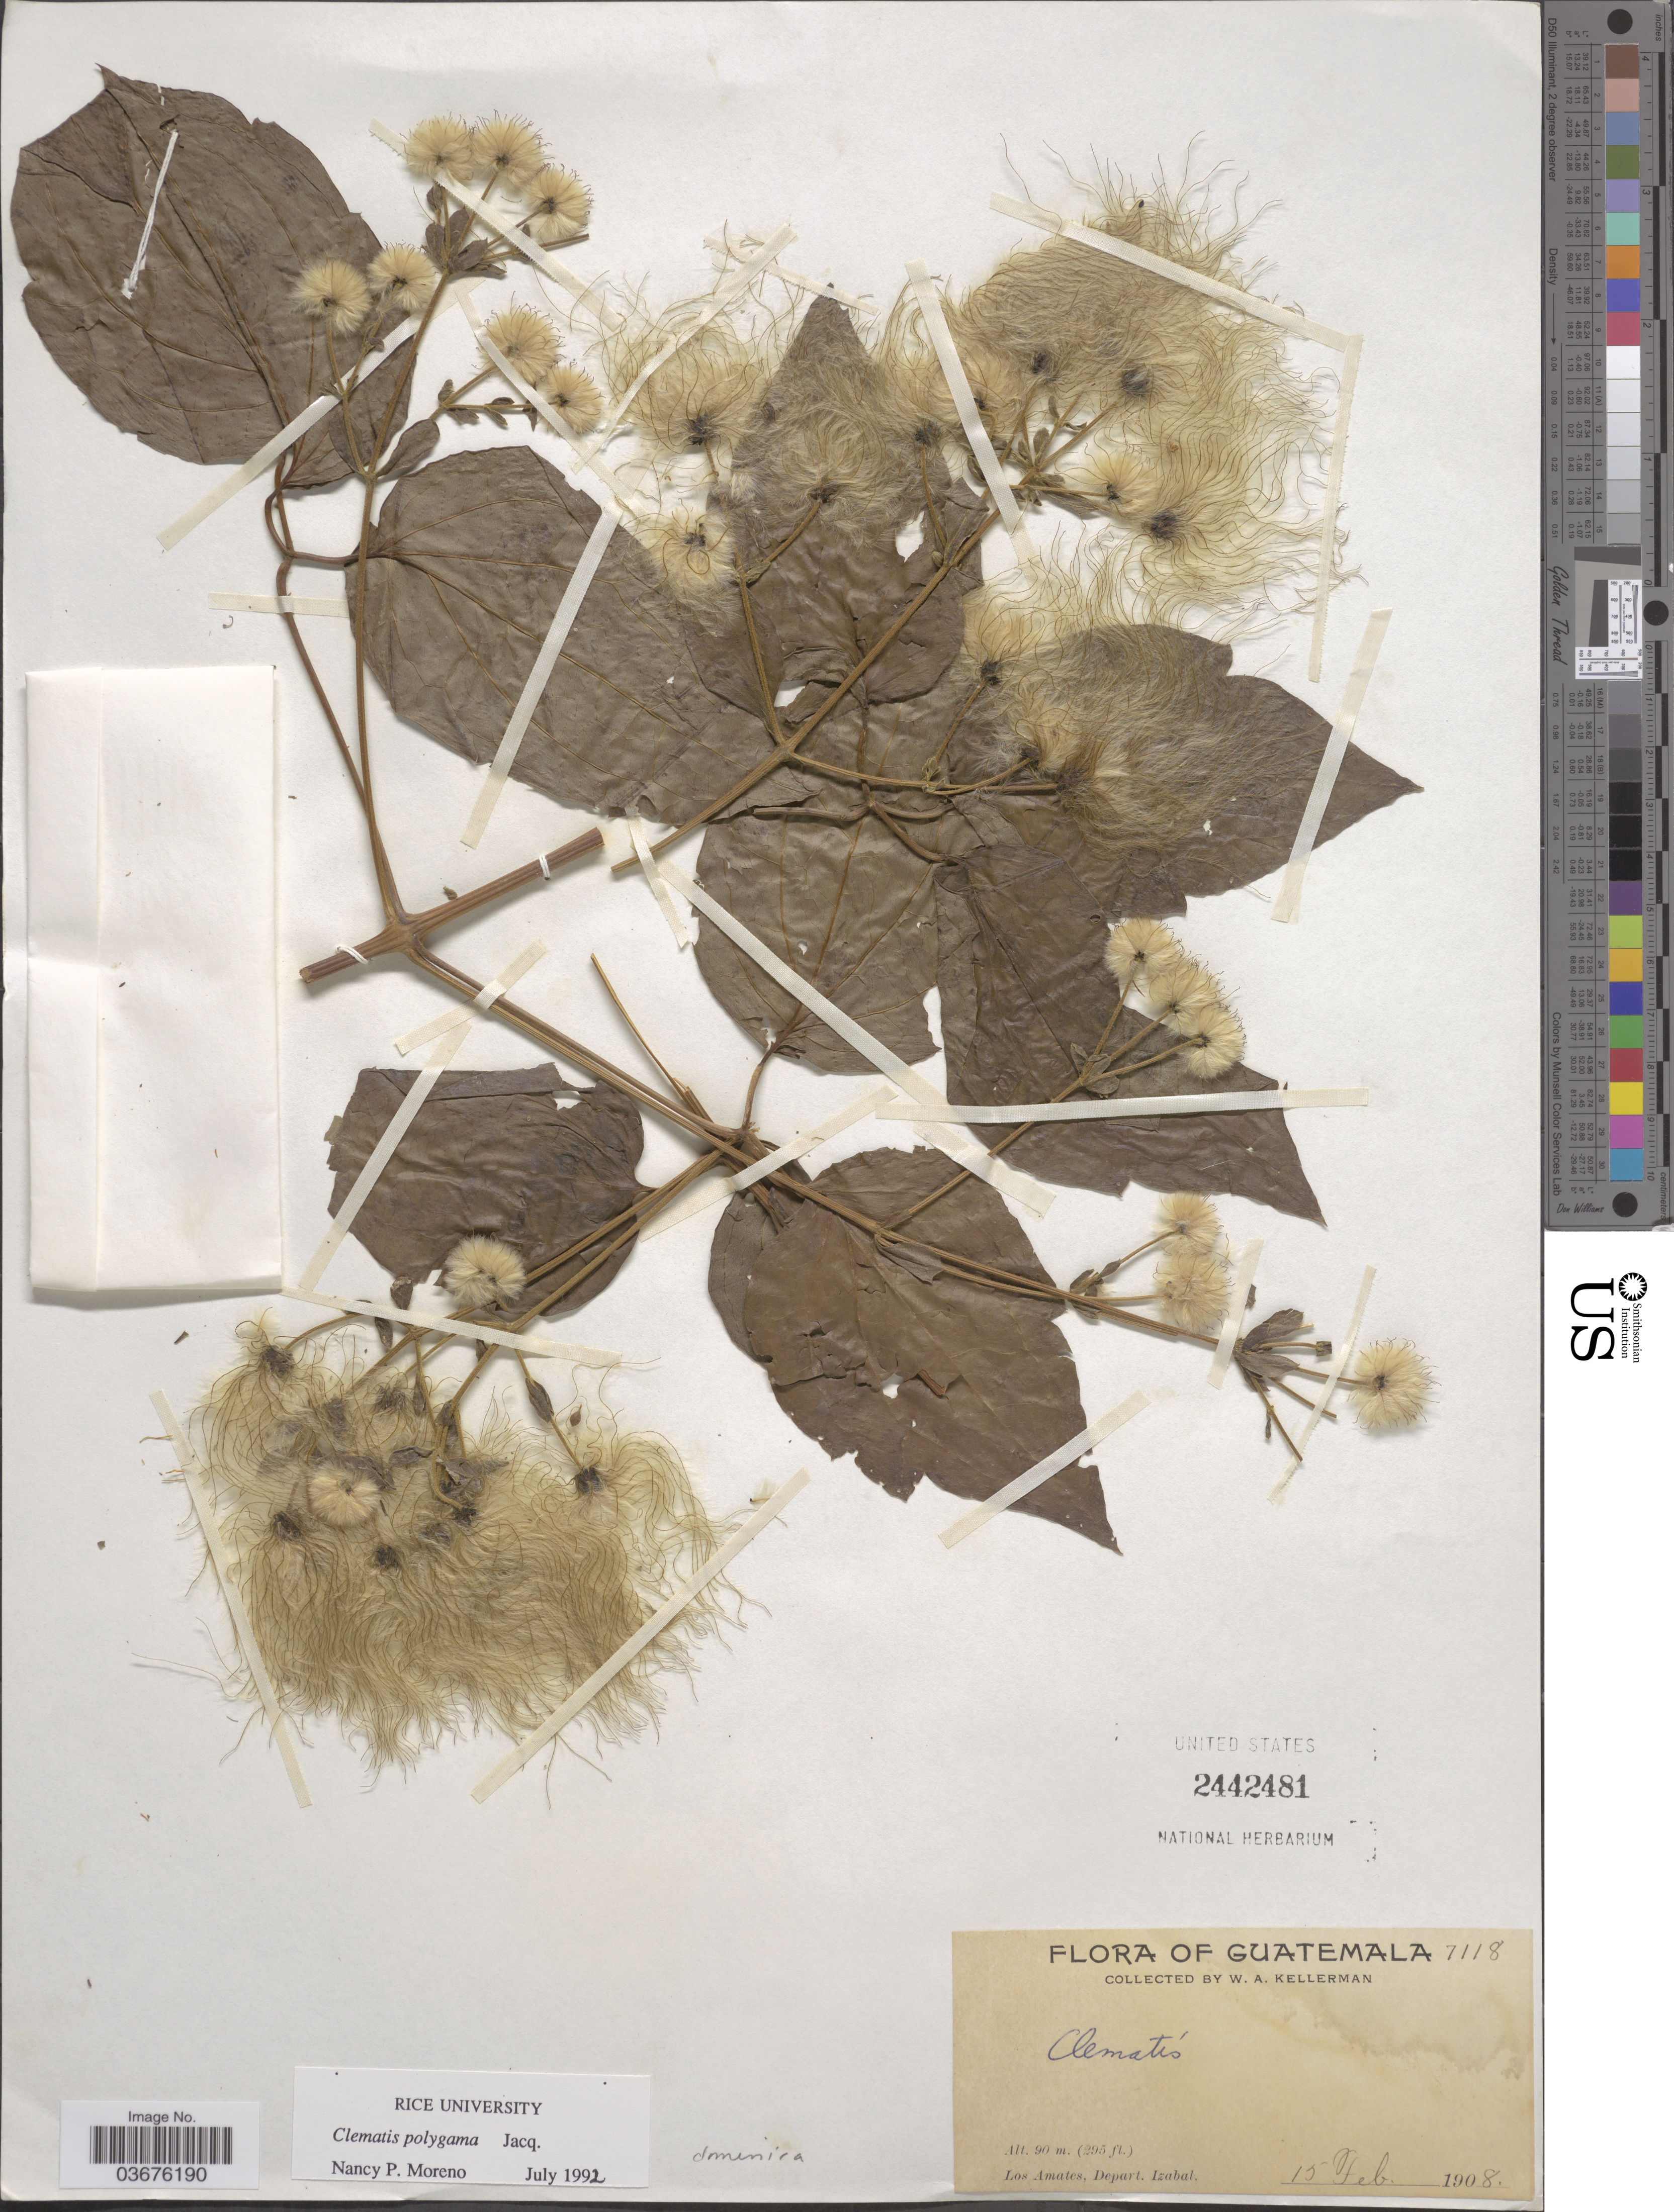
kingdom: Plantae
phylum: Tracheophyta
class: Magnoliopsida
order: Ranunculales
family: Ranunculaceae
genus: Clematis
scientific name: Clematis polygama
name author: Jacq.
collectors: W. Kellerman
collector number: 7118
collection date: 1908-02-15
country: Guatemala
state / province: Izabal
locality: Los Amates, Depart. Izabal.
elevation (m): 90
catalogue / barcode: US 2442481